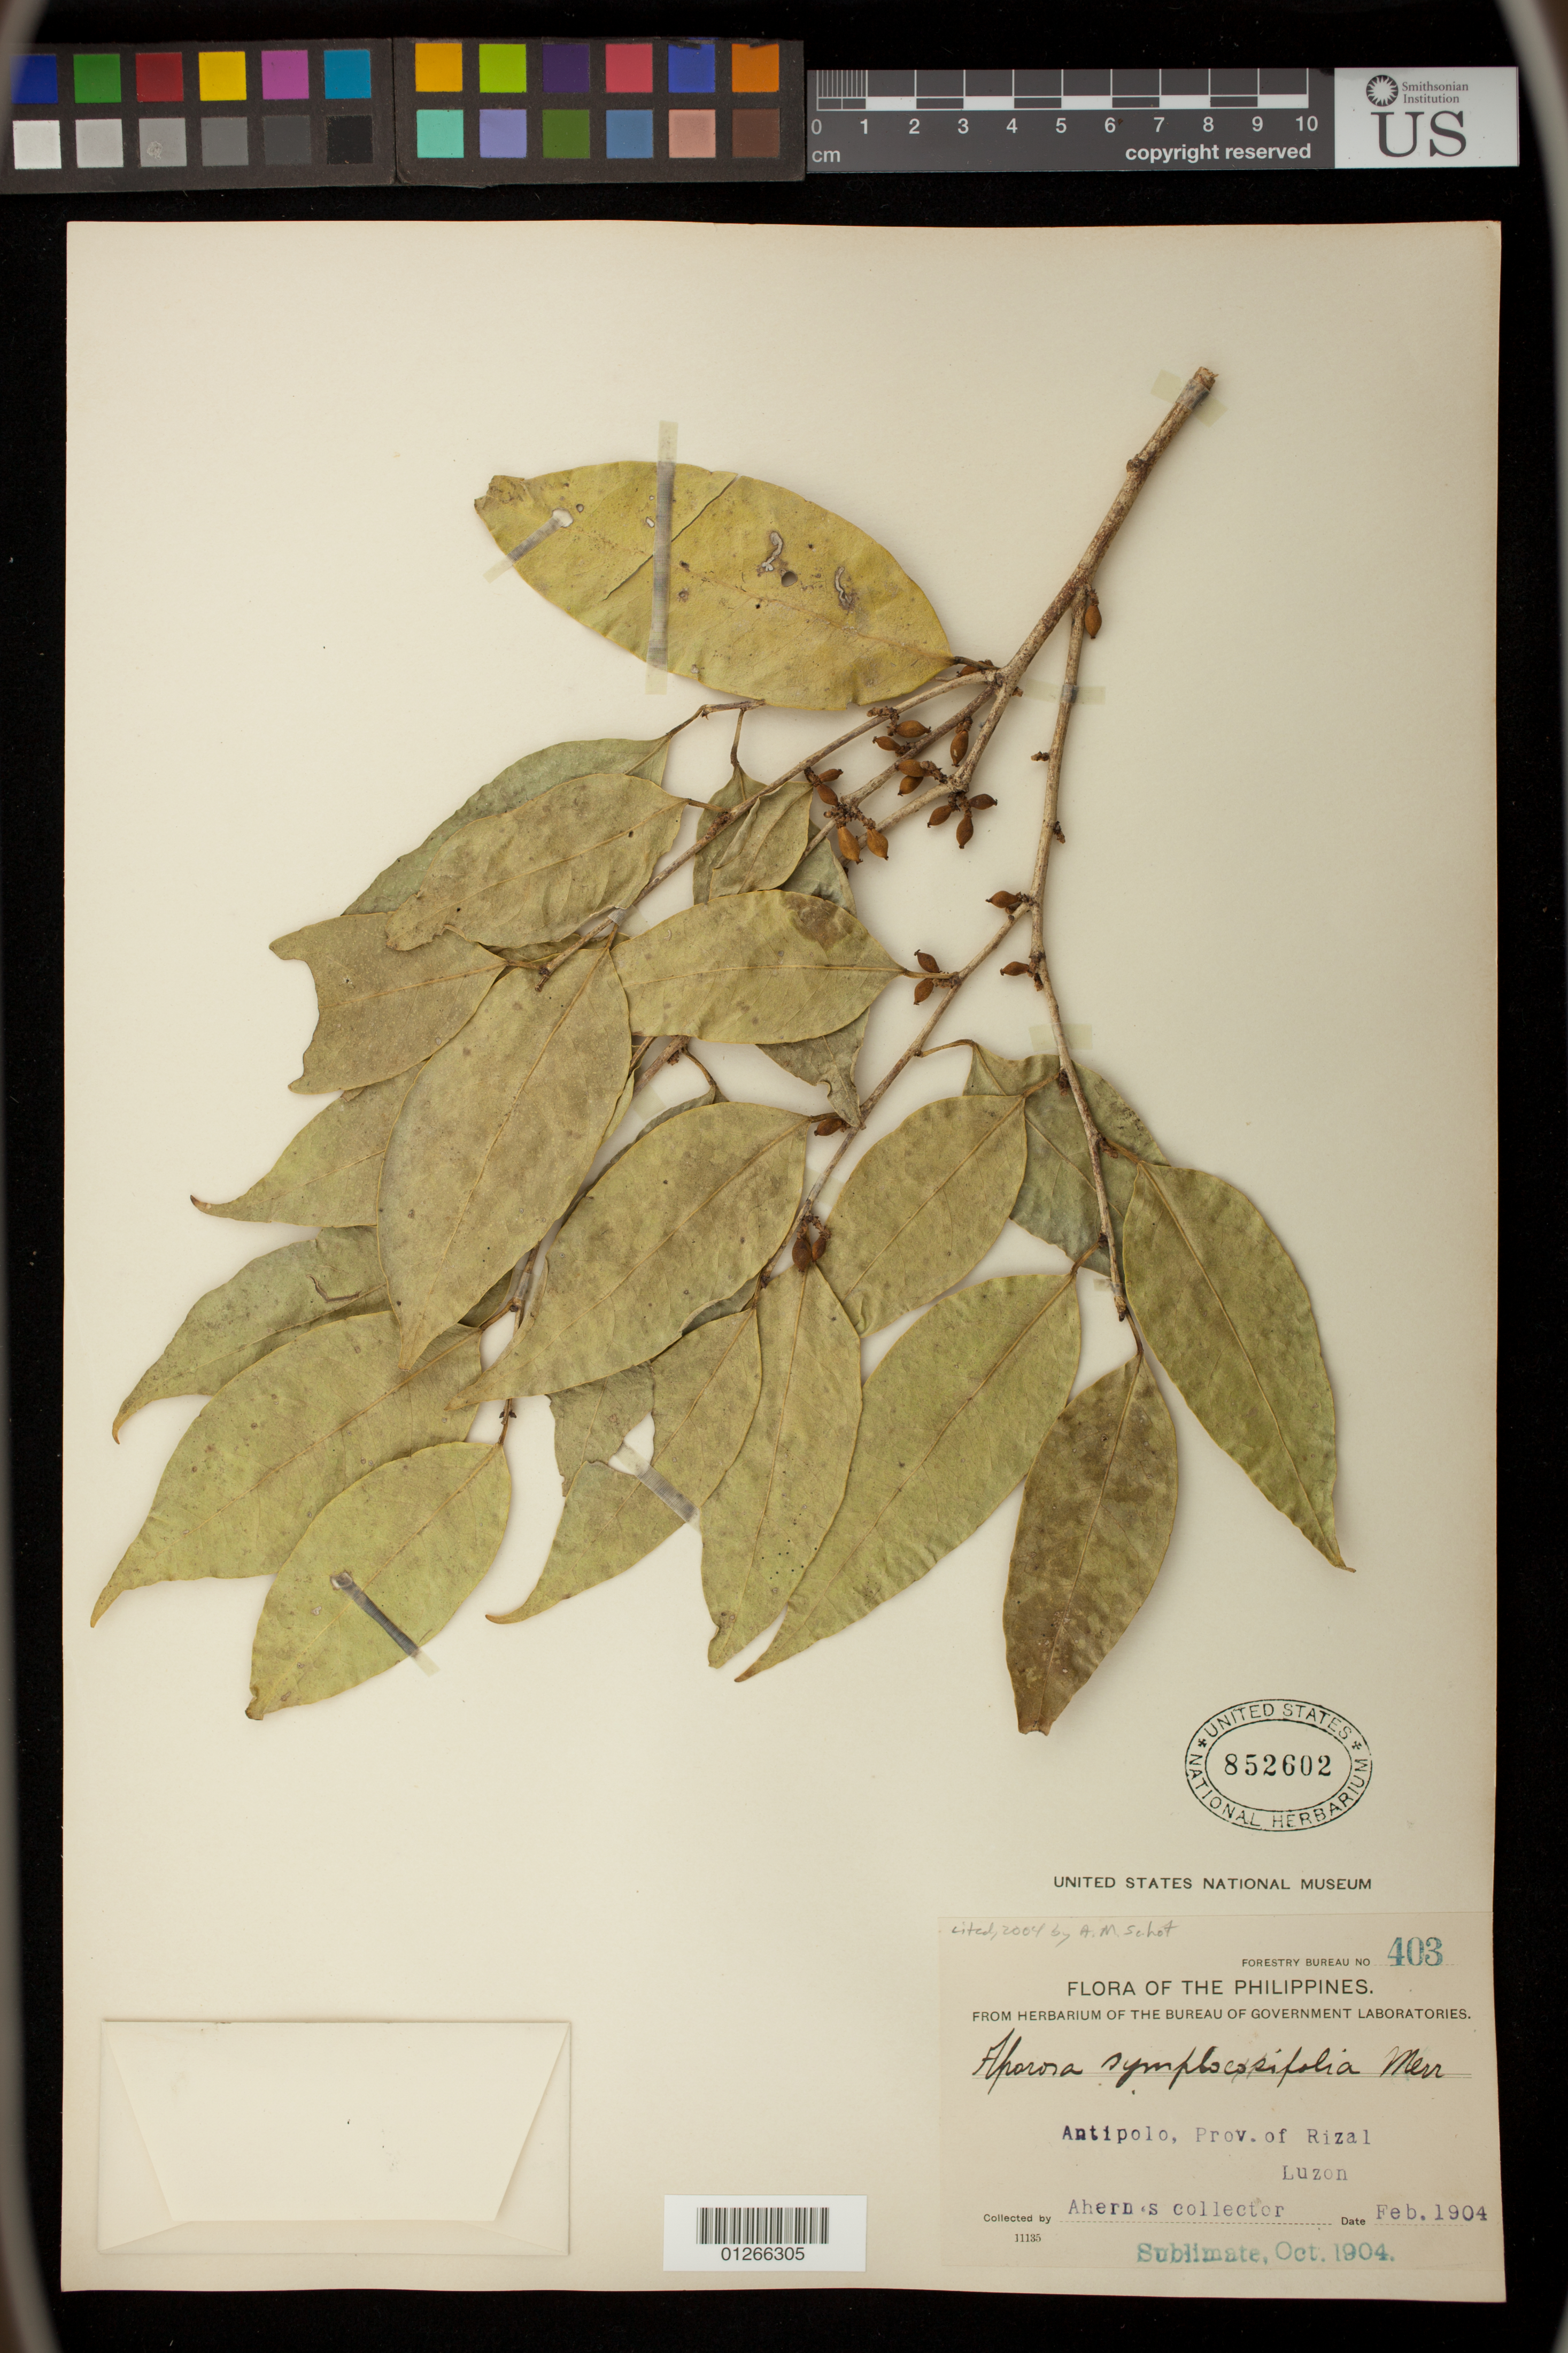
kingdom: Plantae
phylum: Tracheophyta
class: Magnoliopsida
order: Malpighiales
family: Phyllanthaceae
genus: Aporosa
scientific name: Aporosa symplocifolia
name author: Merr.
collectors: Ahern's collector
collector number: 403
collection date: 1904-02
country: Philippines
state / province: Calabarzon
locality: Antipolo, Prov. of Rizal, Luzon